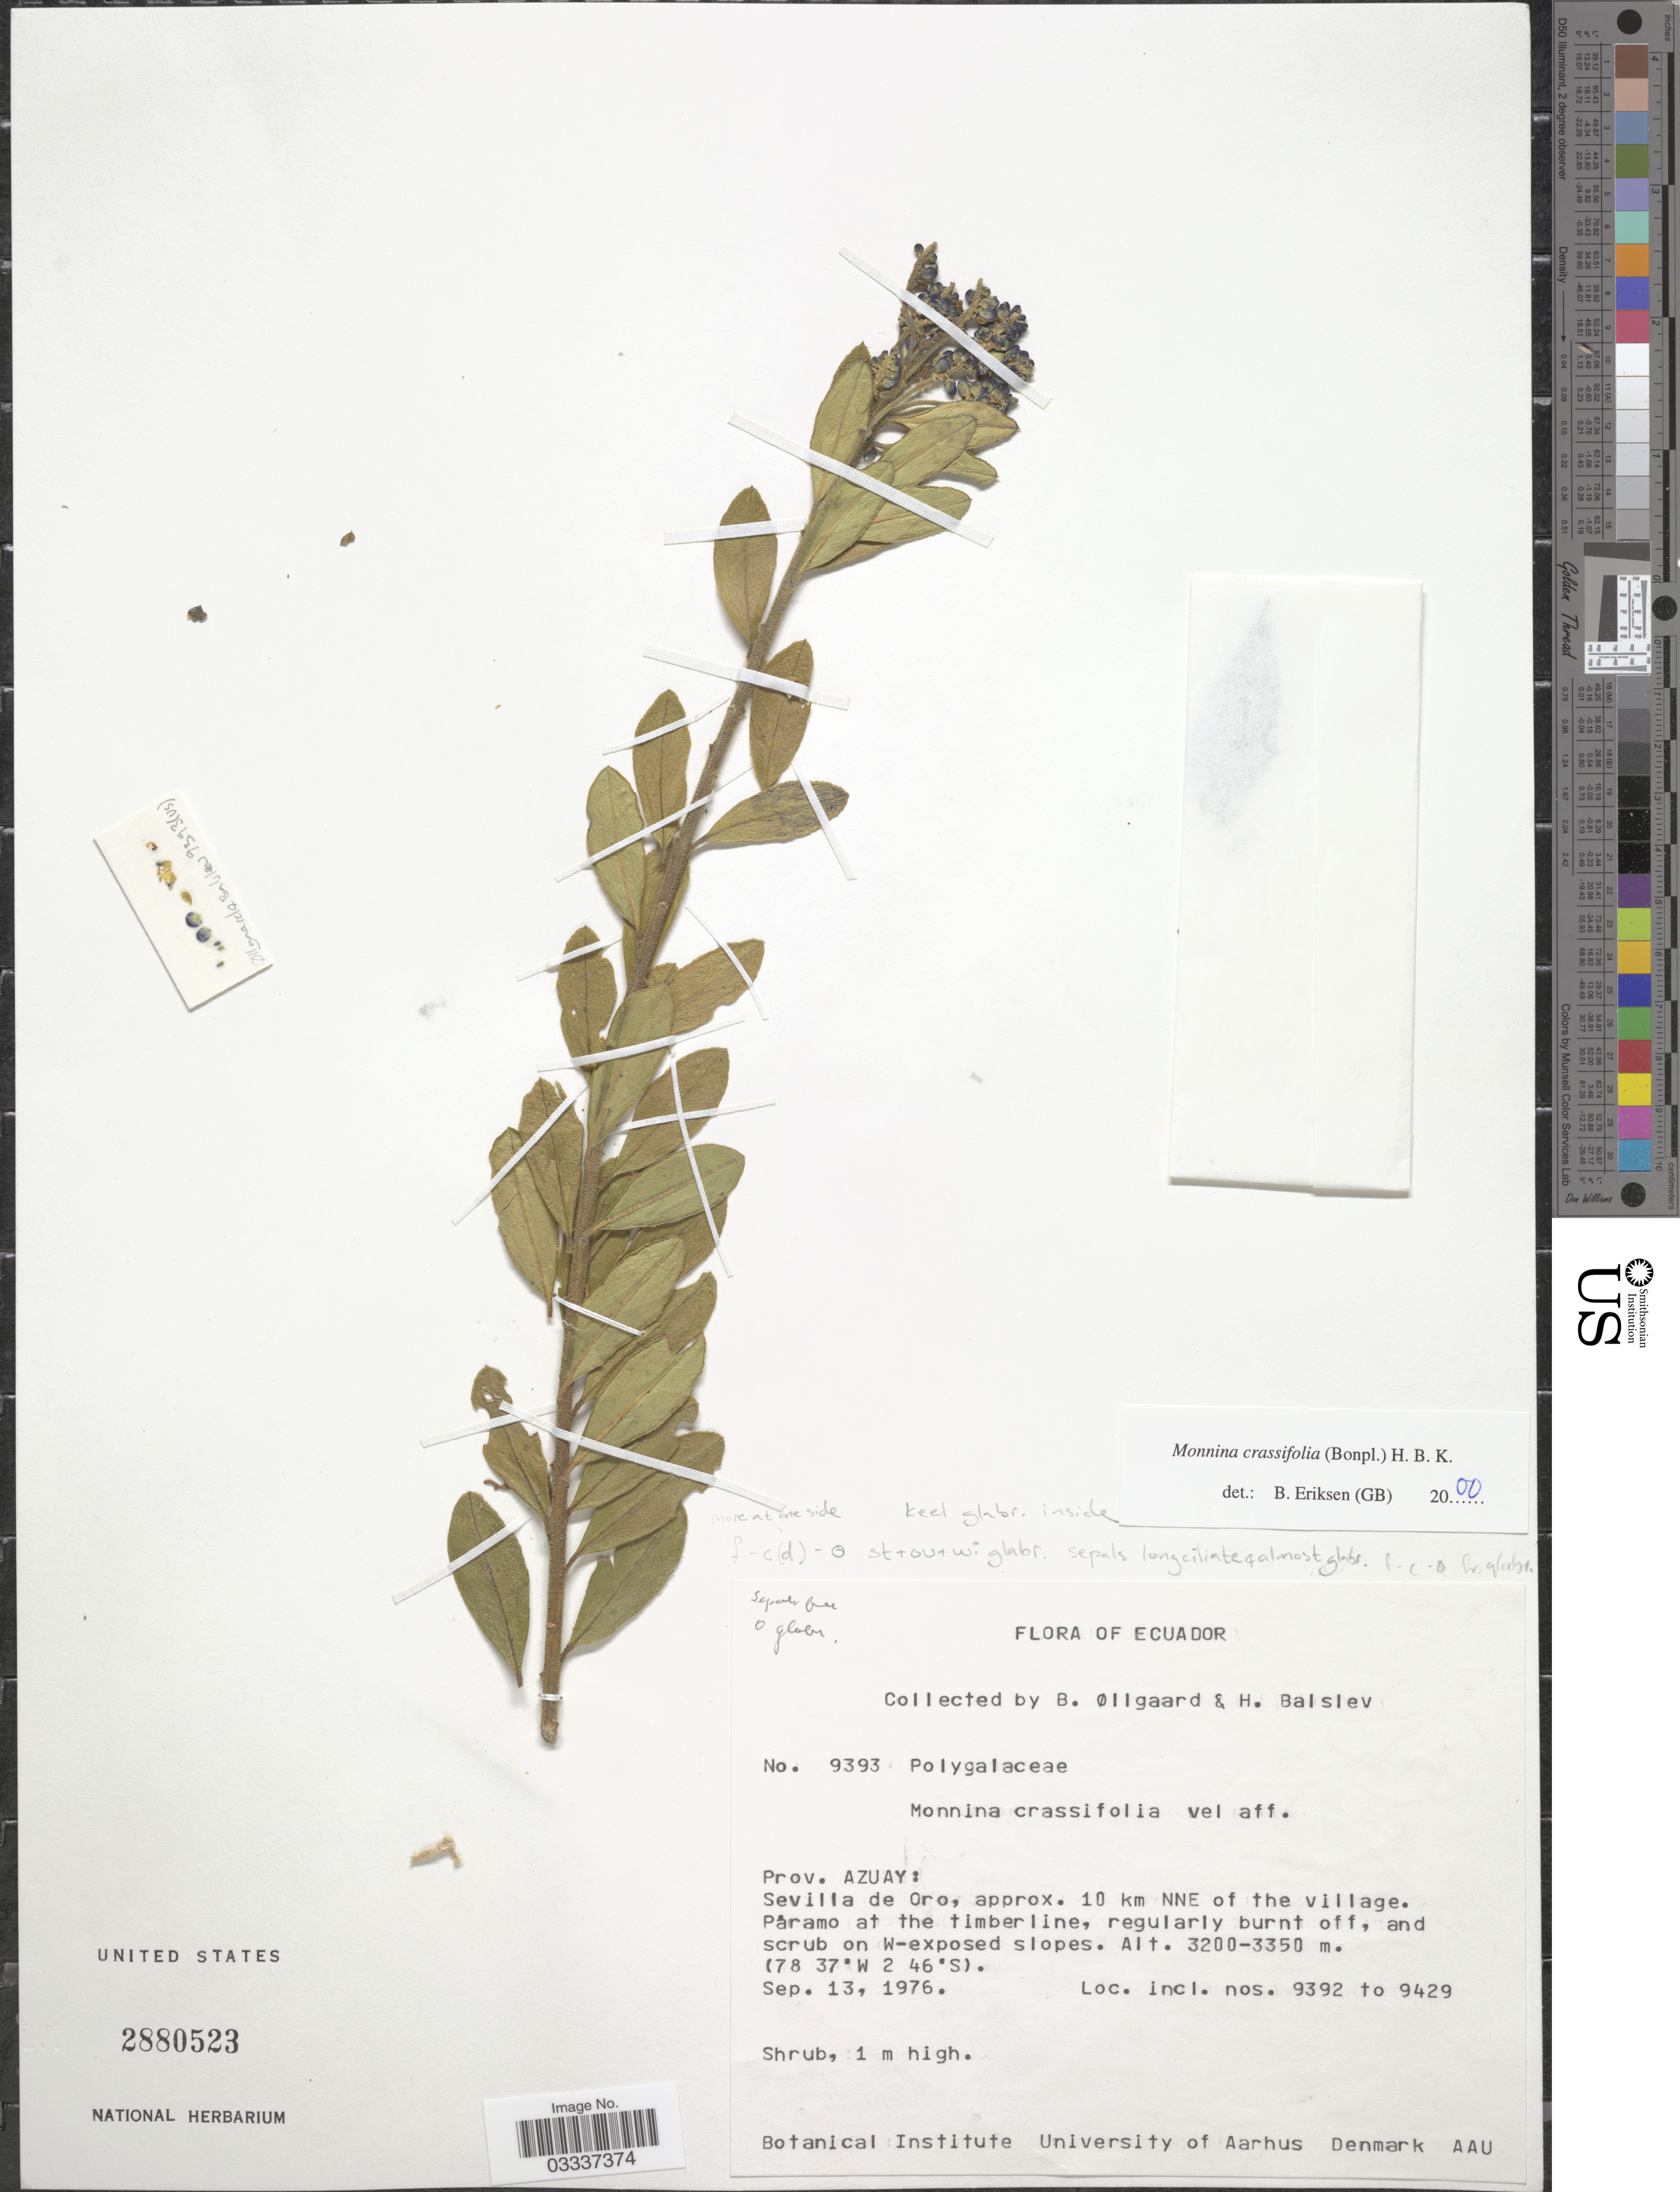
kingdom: Plantae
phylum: Tracheophyta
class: Magnoliopsida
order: Fabales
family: Polygalaceae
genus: Monnina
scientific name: Monnina crassifolia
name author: (Bonpl.) Kunth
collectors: B. Øllgaard & H. Balslev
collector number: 9393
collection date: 1976-09-13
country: Ecuador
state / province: Azuay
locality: Sevilla de Oro, approx. 10 km NNE of the village.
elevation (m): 3200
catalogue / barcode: US 2880523